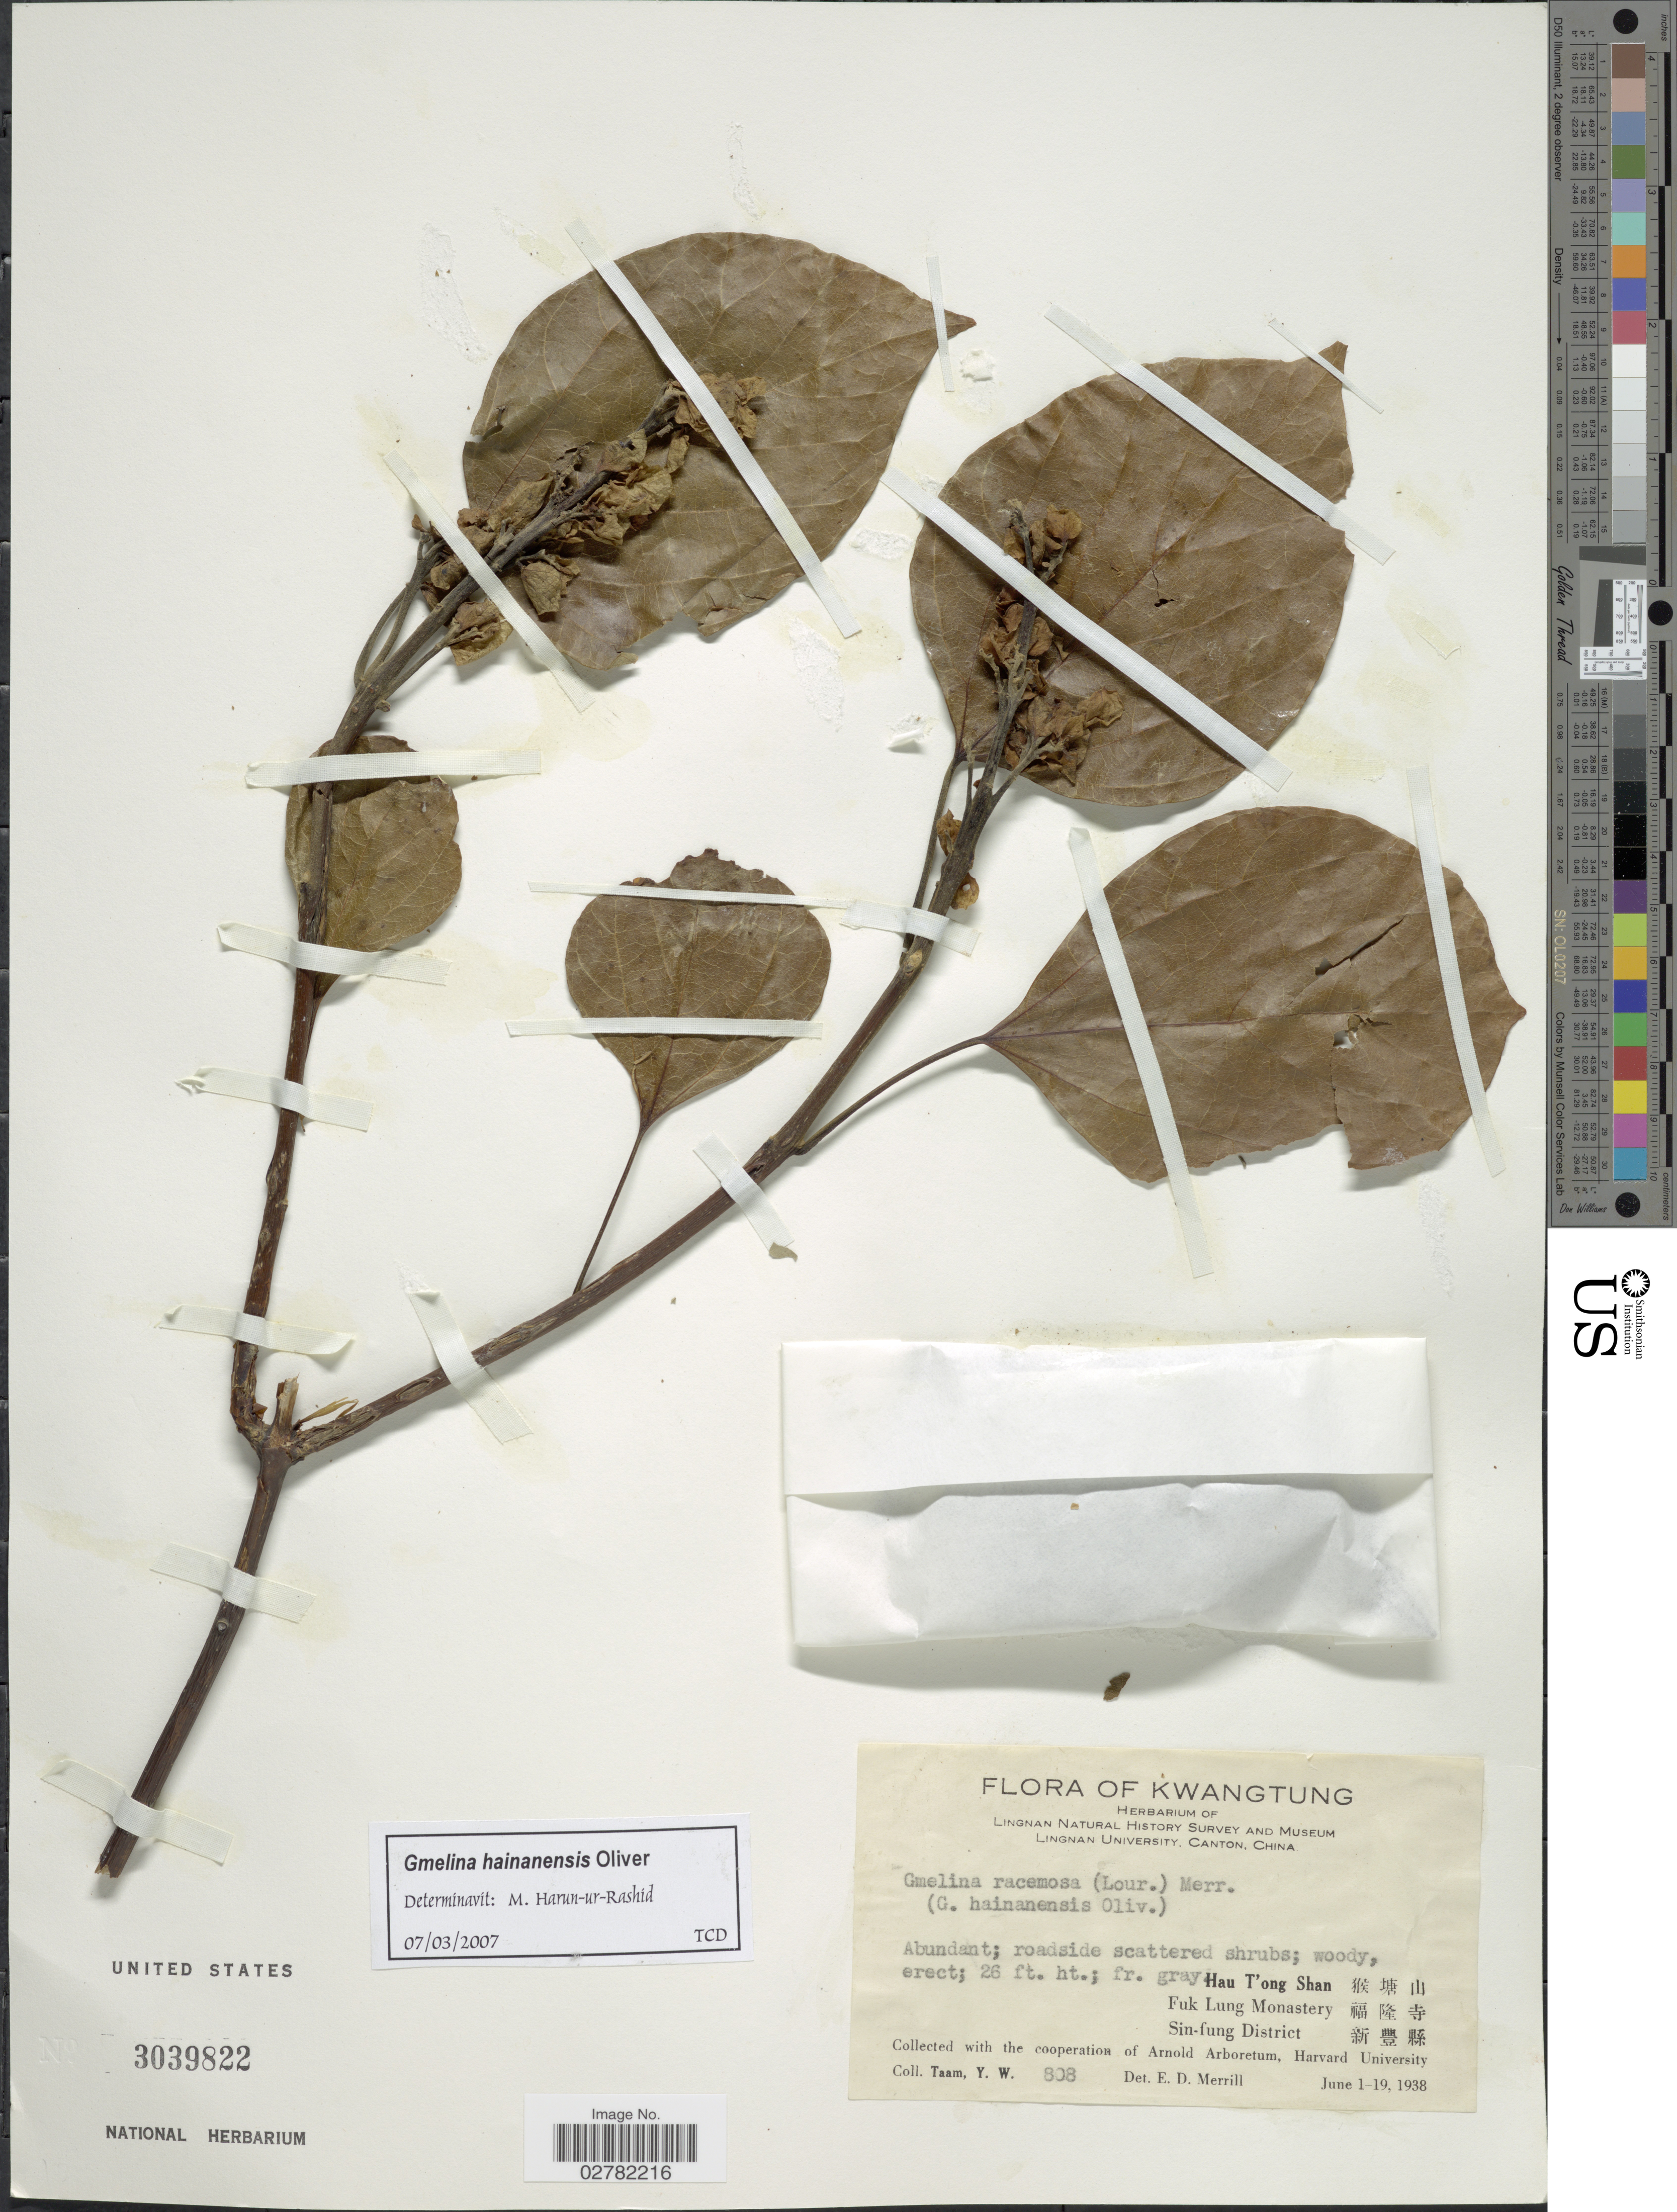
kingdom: Plantae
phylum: Tracheophyta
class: Magnoliopsida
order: Lamiales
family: Lamiaceae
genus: Gmelina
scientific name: Gmelina hainanensis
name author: Oliv.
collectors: Y. W. Taam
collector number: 808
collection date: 1938-06-01/1938-06-19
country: China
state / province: Guangdong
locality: Kwangtung. Hau T'ong Shan. Fuk Lung Monastery. Sin-fung District.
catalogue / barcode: US 3039822